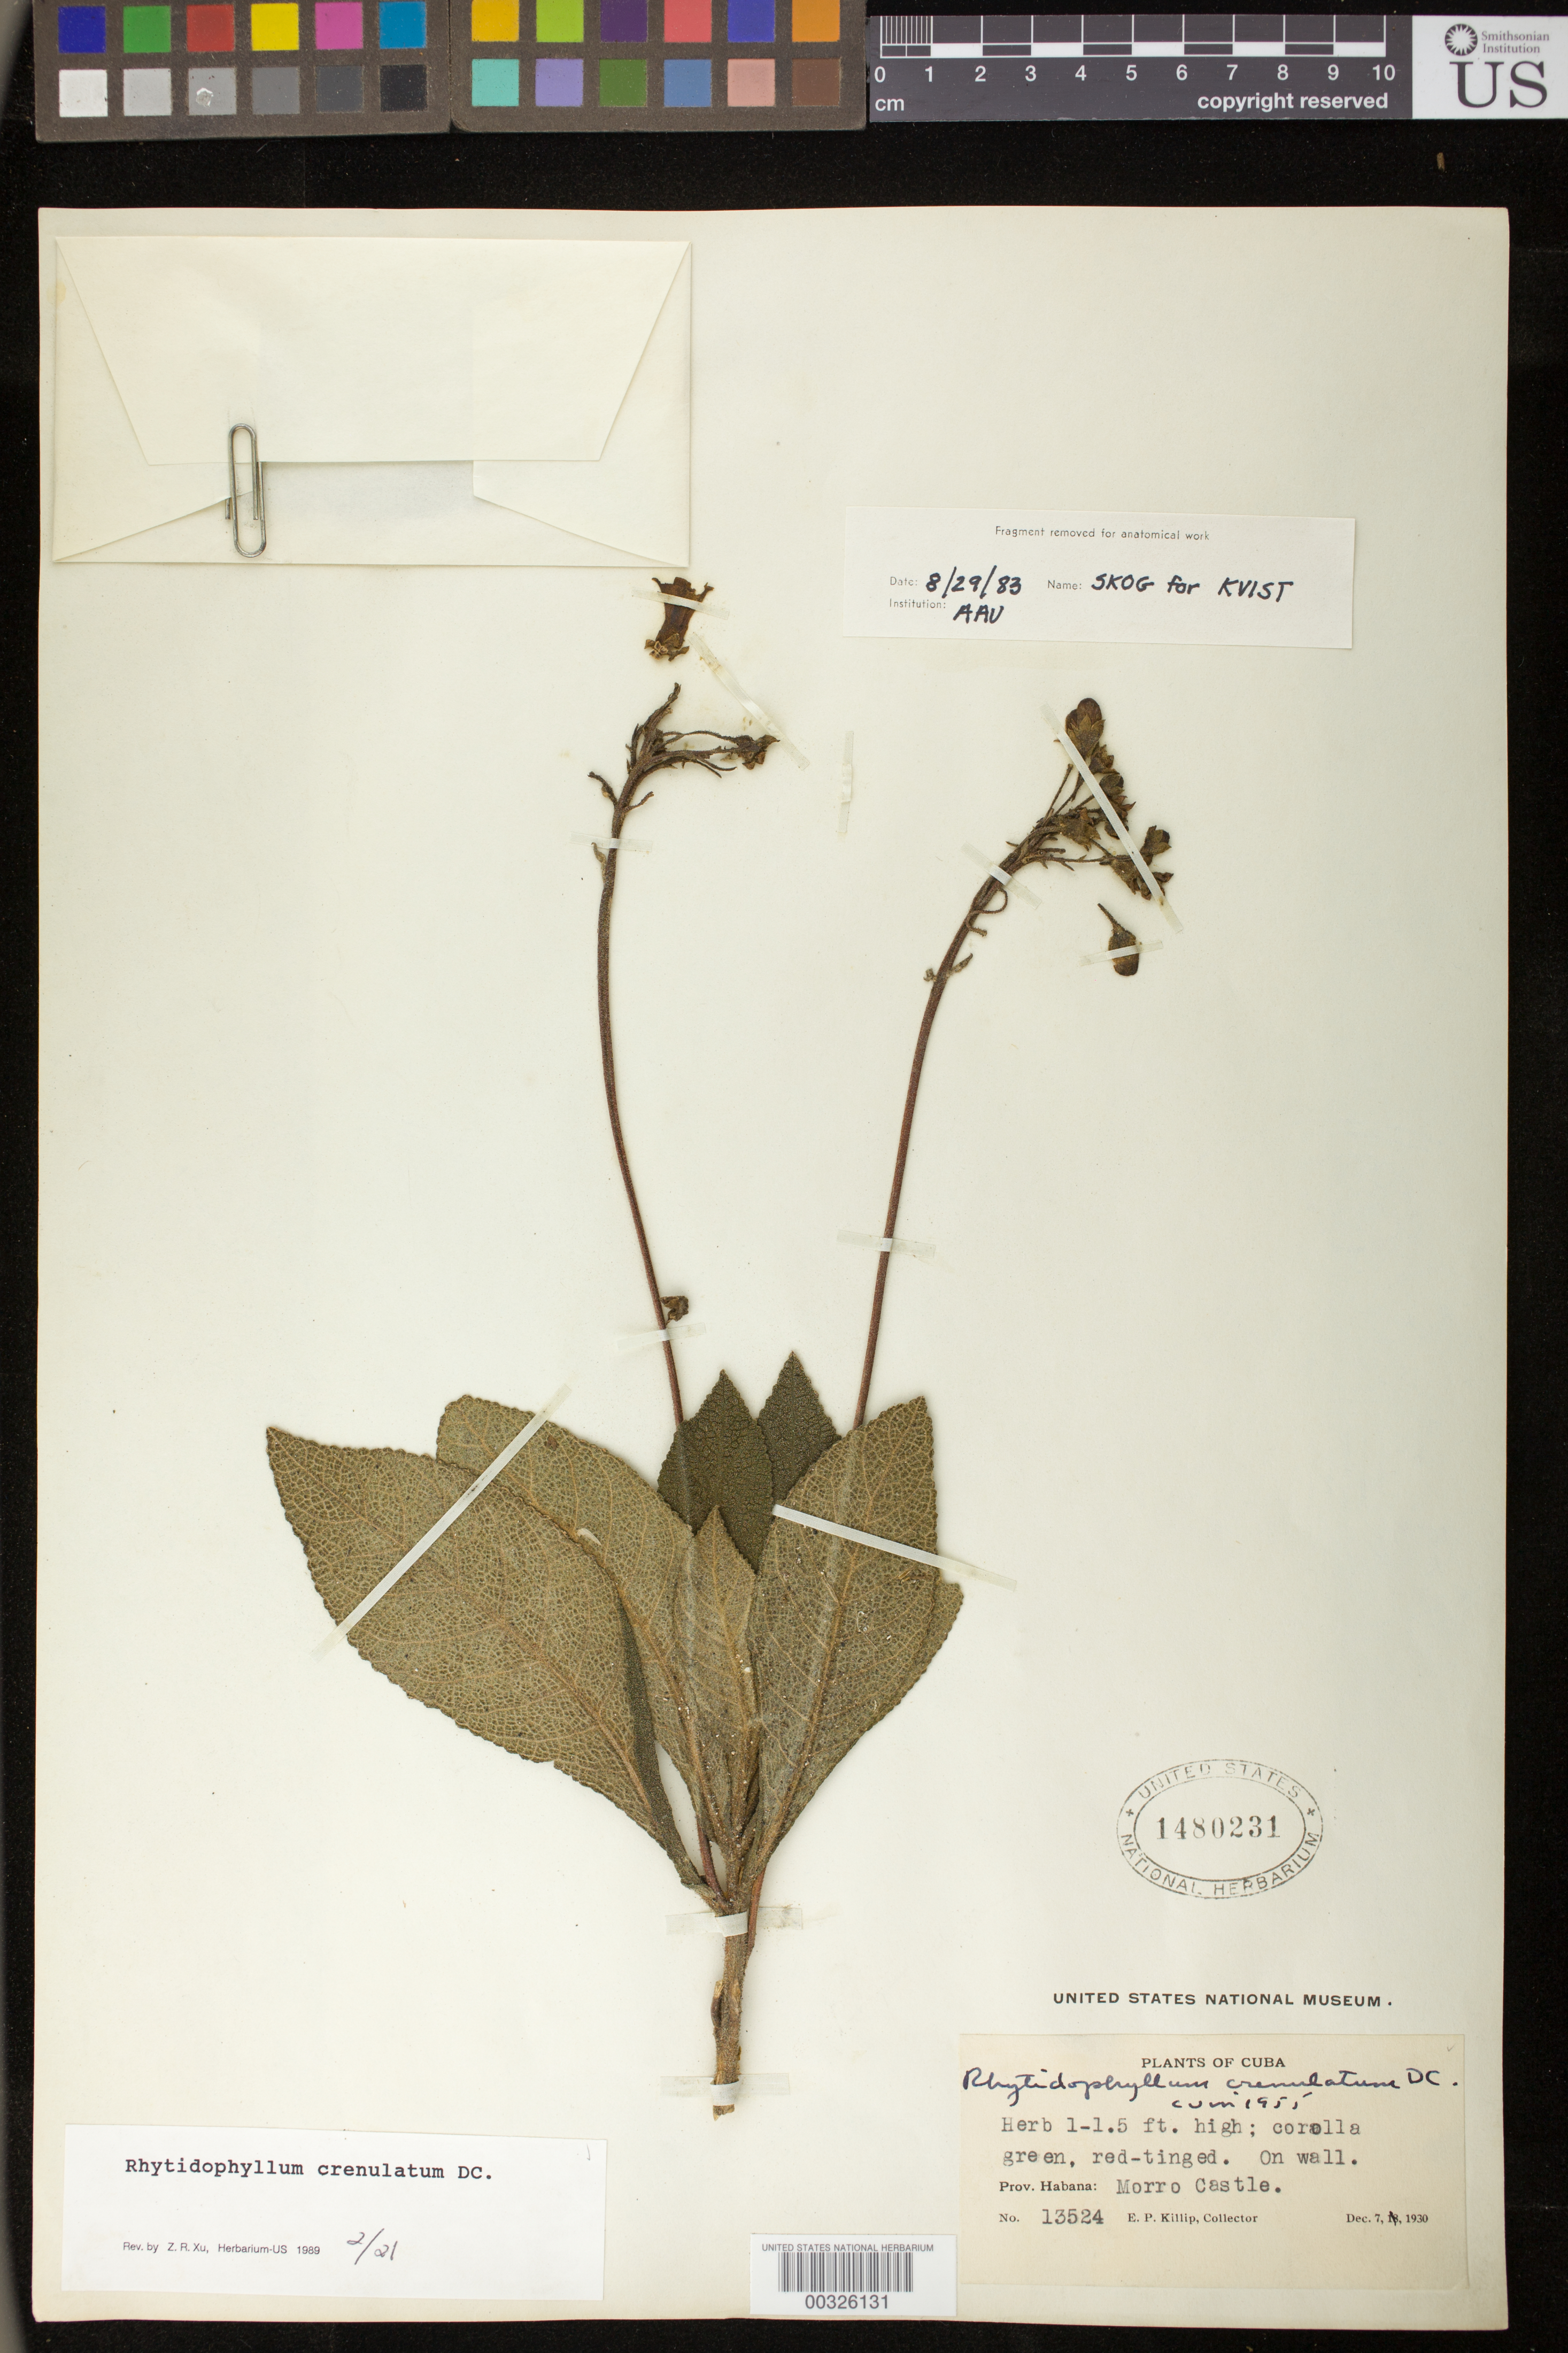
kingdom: Plantae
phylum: Tracheophyta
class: Magnoliopsida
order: Lamiales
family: Gesneriaceae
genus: Rhytidophyllum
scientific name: Rhytidophyllum crenulatum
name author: DC.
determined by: Skog, Laurence E.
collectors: E. P. Killip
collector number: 13524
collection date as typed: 07 Dec 1930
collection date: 1930-12-07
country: Cuba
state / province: La Habana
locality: Prov. Habana: Morro Castle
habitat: On wall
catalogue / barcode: US 1480231